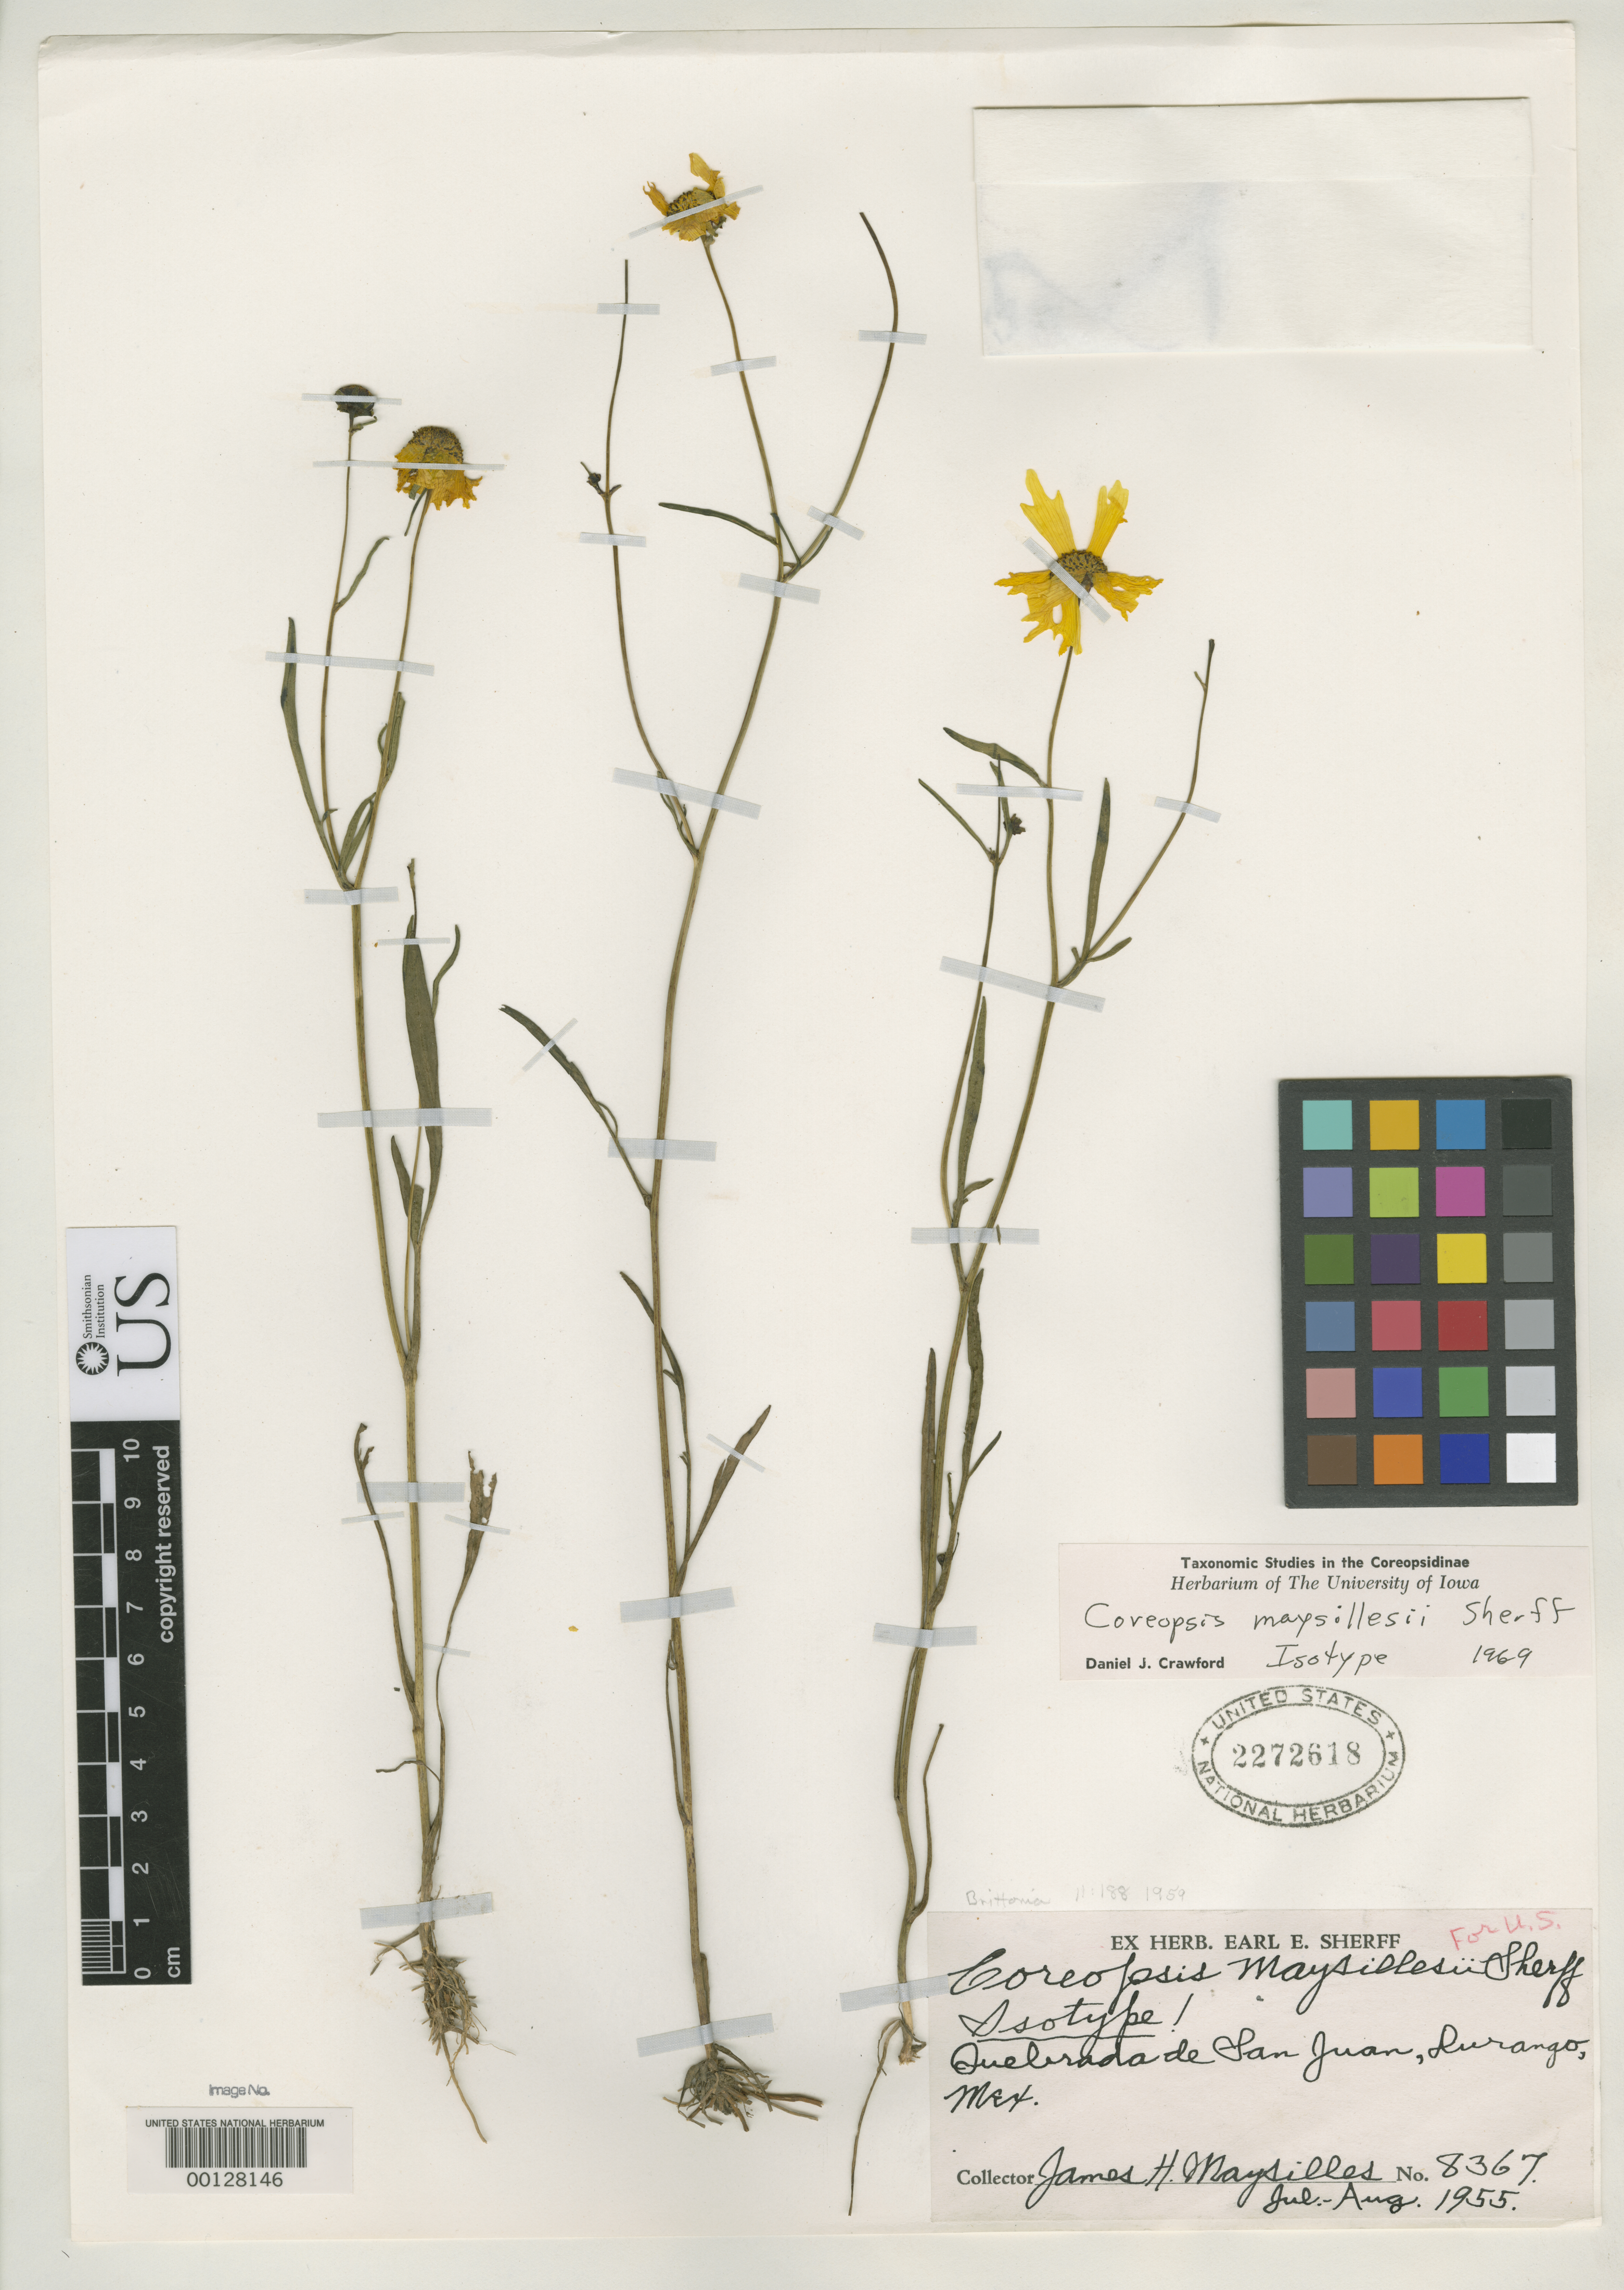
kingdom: Plantae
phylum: Tracheophyta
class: Magnoliopsida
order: Asterales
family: Asteraceae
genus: Coreopsis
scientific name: Coreopsis maysillesii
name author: Sherff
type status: Isotype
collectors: J. Maysilles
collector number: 8367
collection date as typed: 09 Aug 1955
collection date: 1955-08-09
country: Mexico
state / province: Durango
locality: Quebrada de San Juan.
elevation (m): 1900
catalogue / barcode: US 2272618